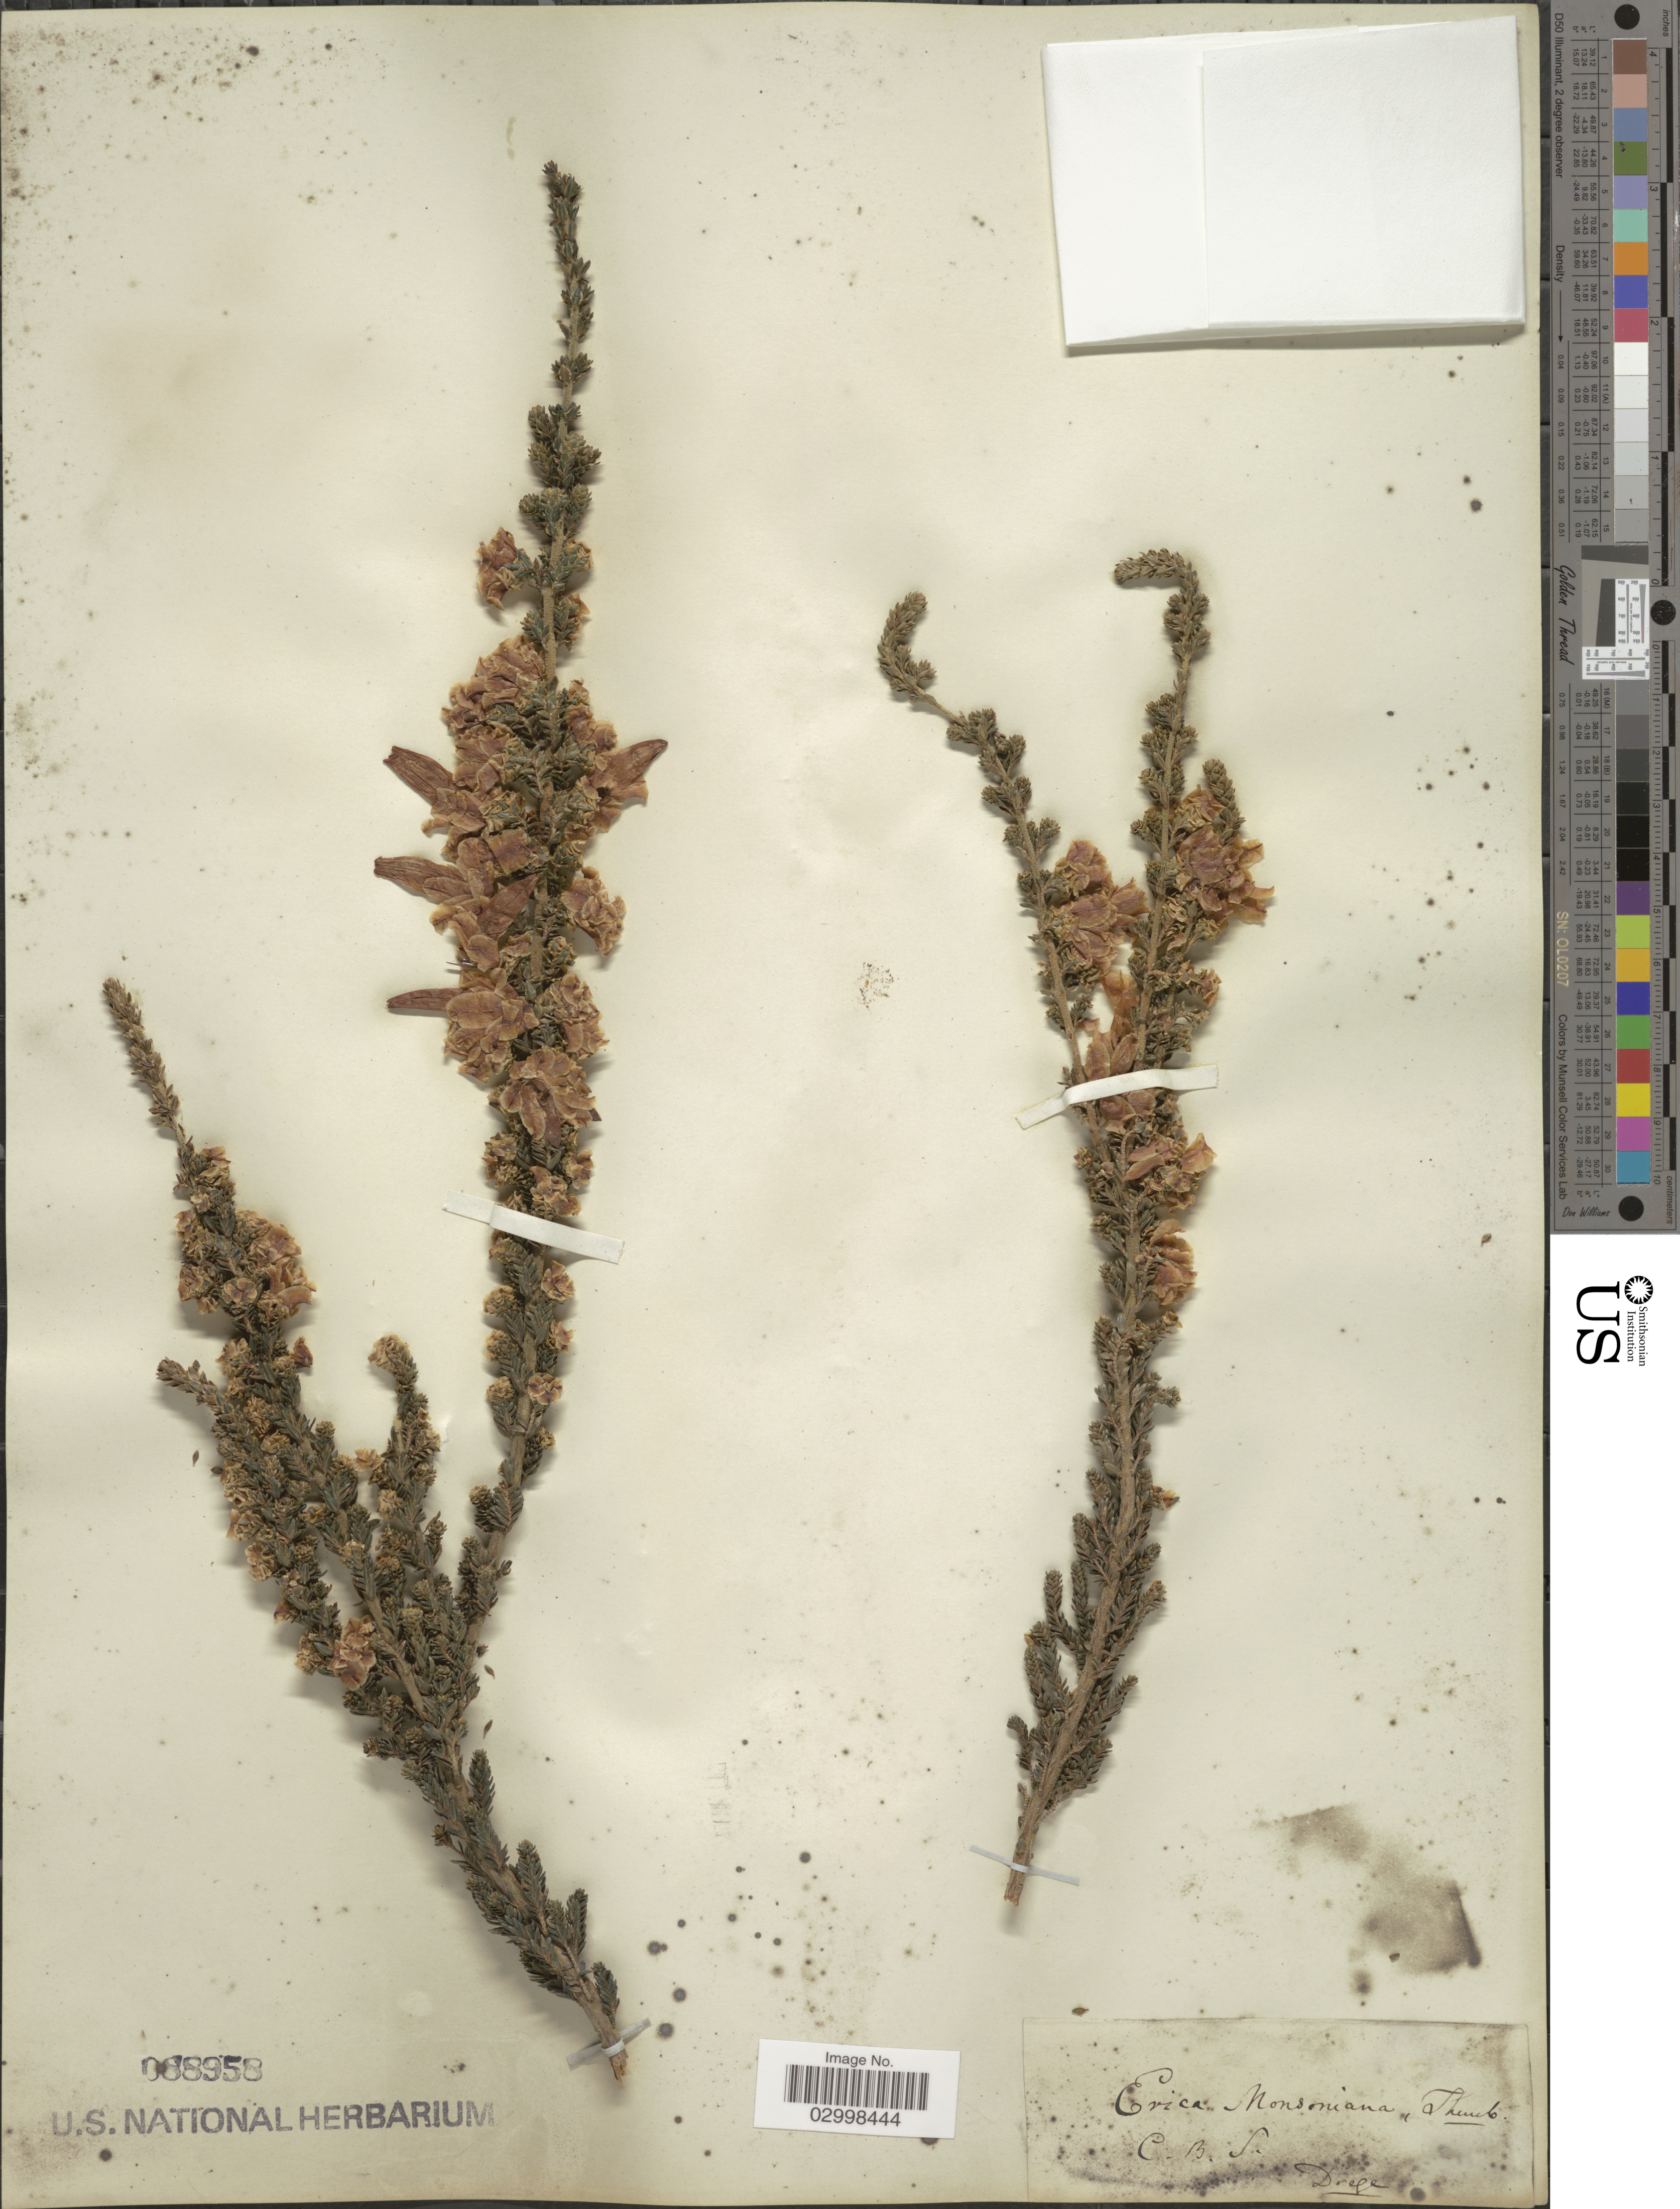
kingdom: Plantae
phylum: Tracheophyta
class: Magnoliopsida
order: Ericales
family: Ericaceae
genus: Erica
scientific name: Erica monsoniana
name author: L. f.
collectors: Drege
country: South Africa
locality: C. B. S.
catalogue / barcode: US 88958